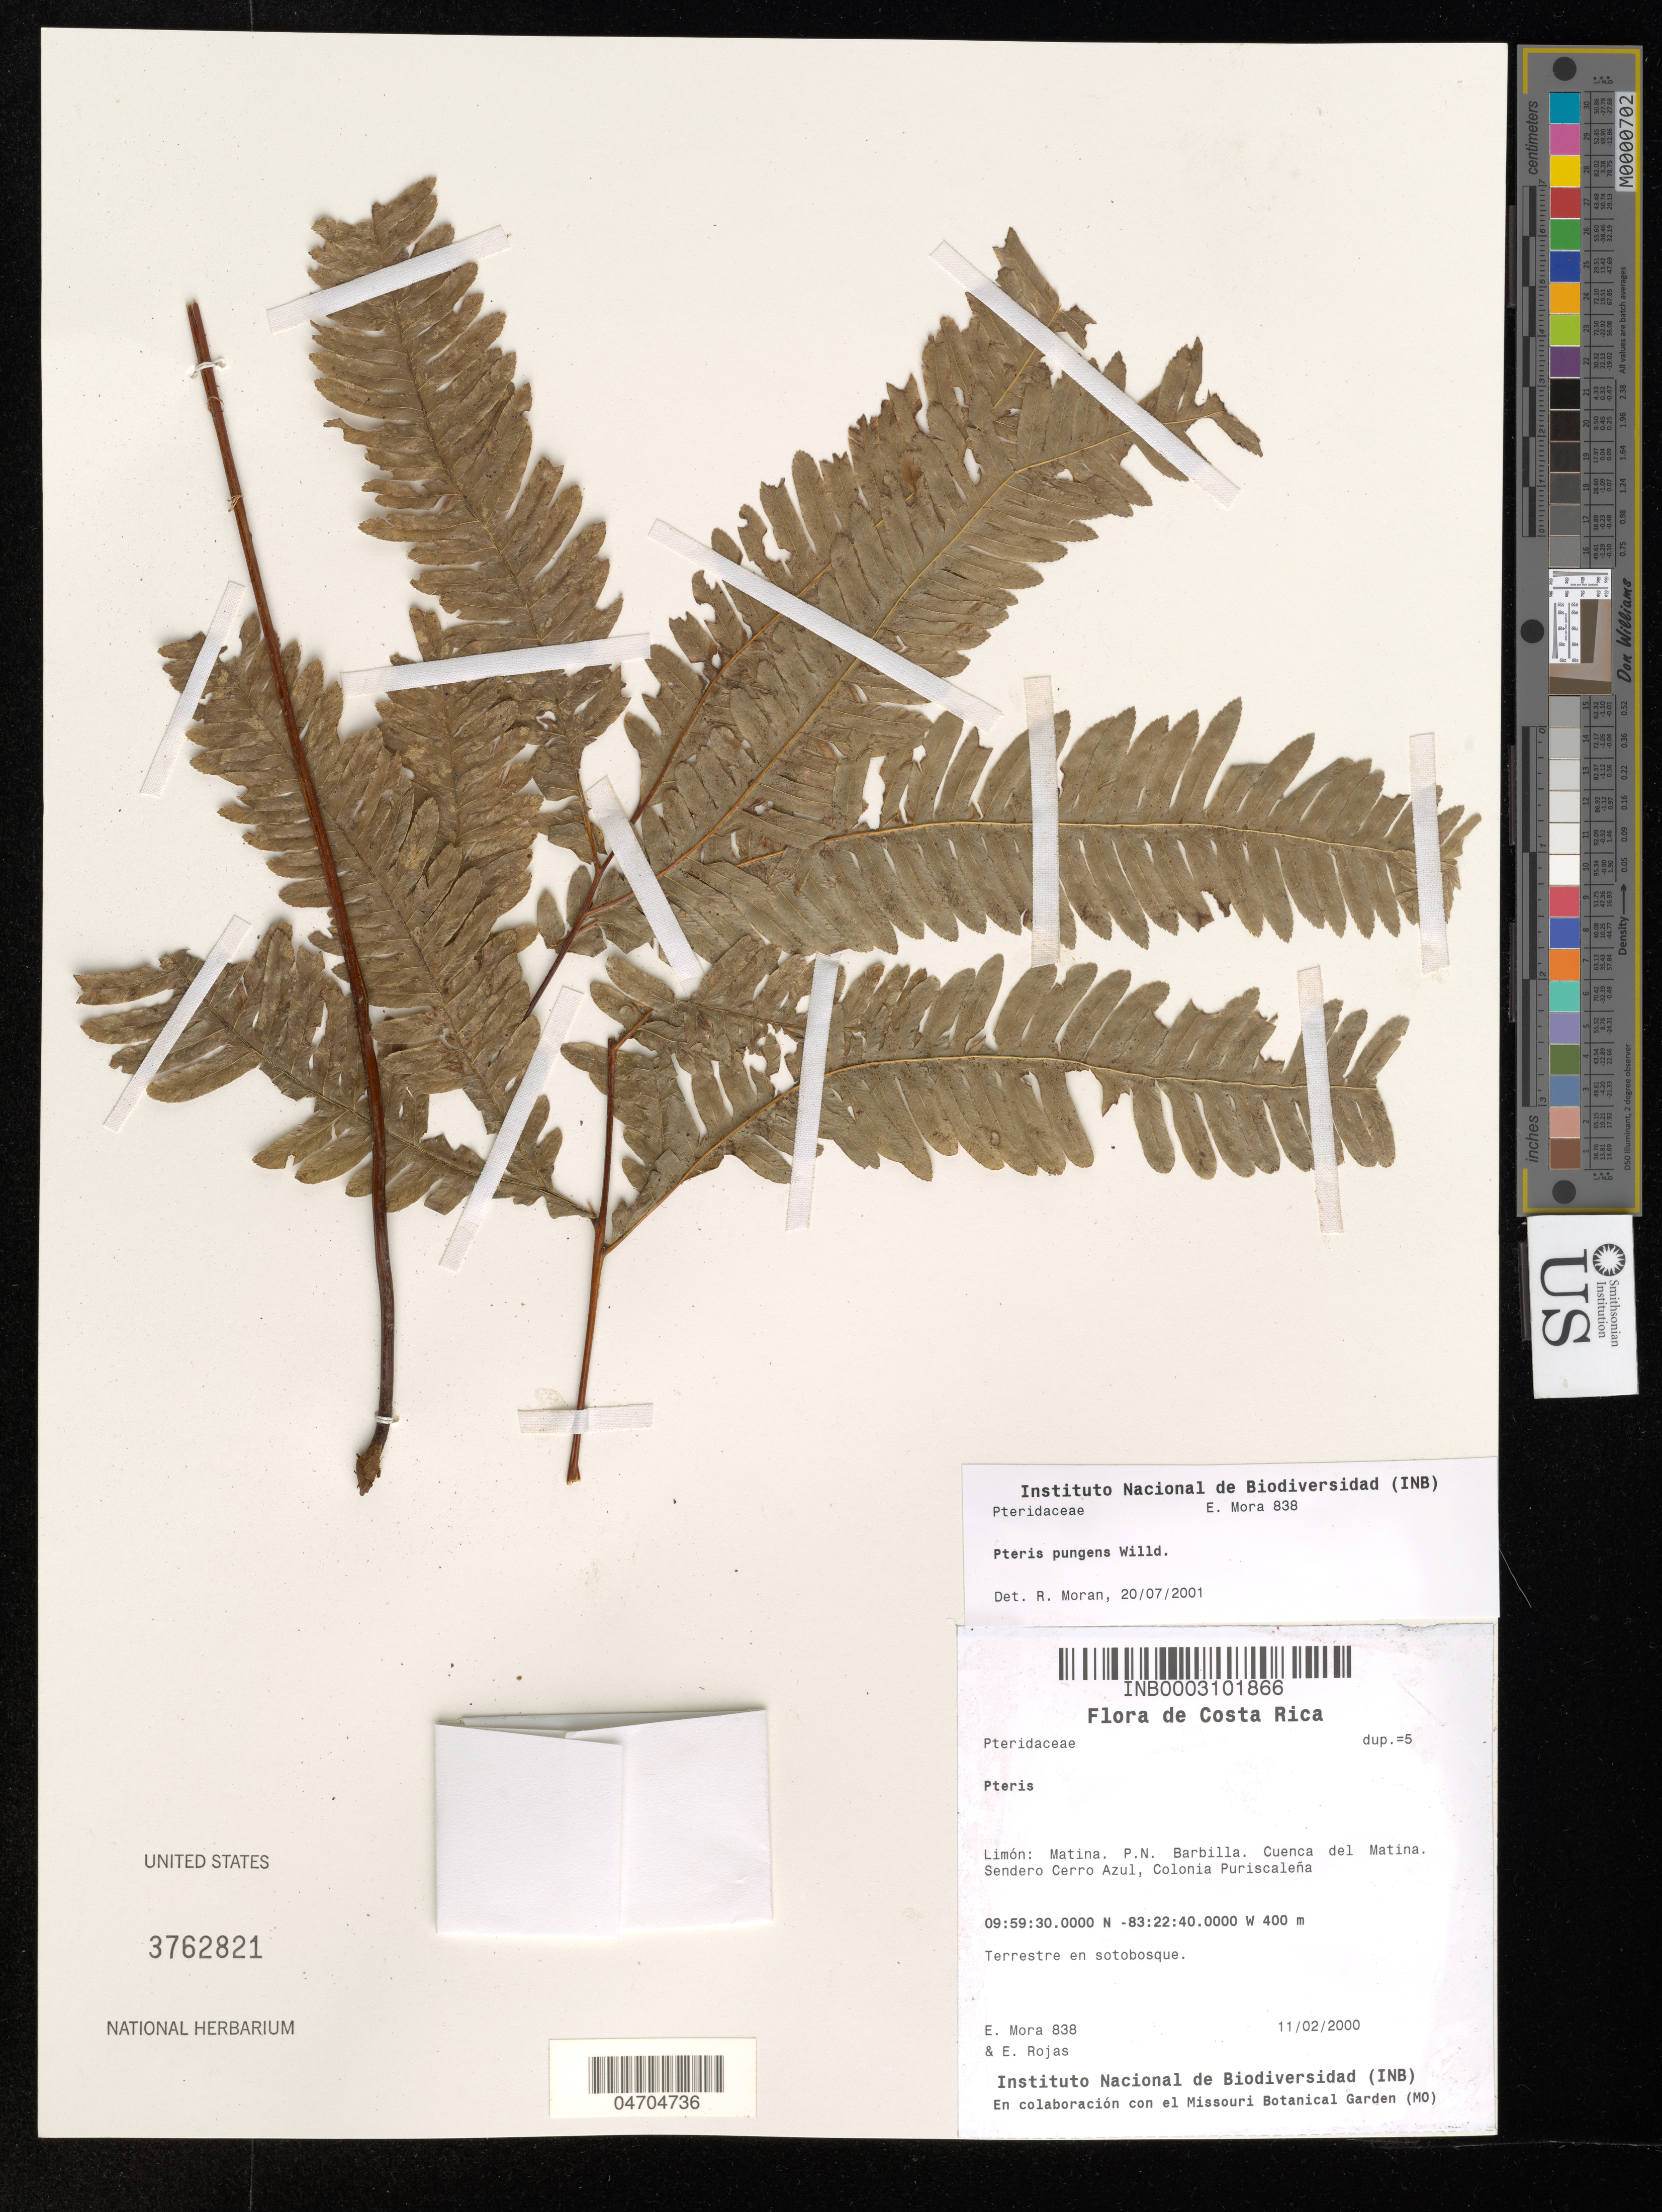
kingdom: Plantae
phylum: Tracheophyta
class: Polypodiopsida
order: Polypodiales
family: Pteridaceae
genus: Pteris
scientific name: Pteris pungens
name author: Willd.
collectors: E. Mora & E. Rojas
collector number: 838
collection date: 2000-02-11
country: Costa Rica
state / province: Limón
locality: Matina. P. N. Barbilla. Cuenca del Matina. Sendero Cerro Azul, Colonia Puriscaleña.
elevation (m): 400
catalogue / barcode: US 3762821